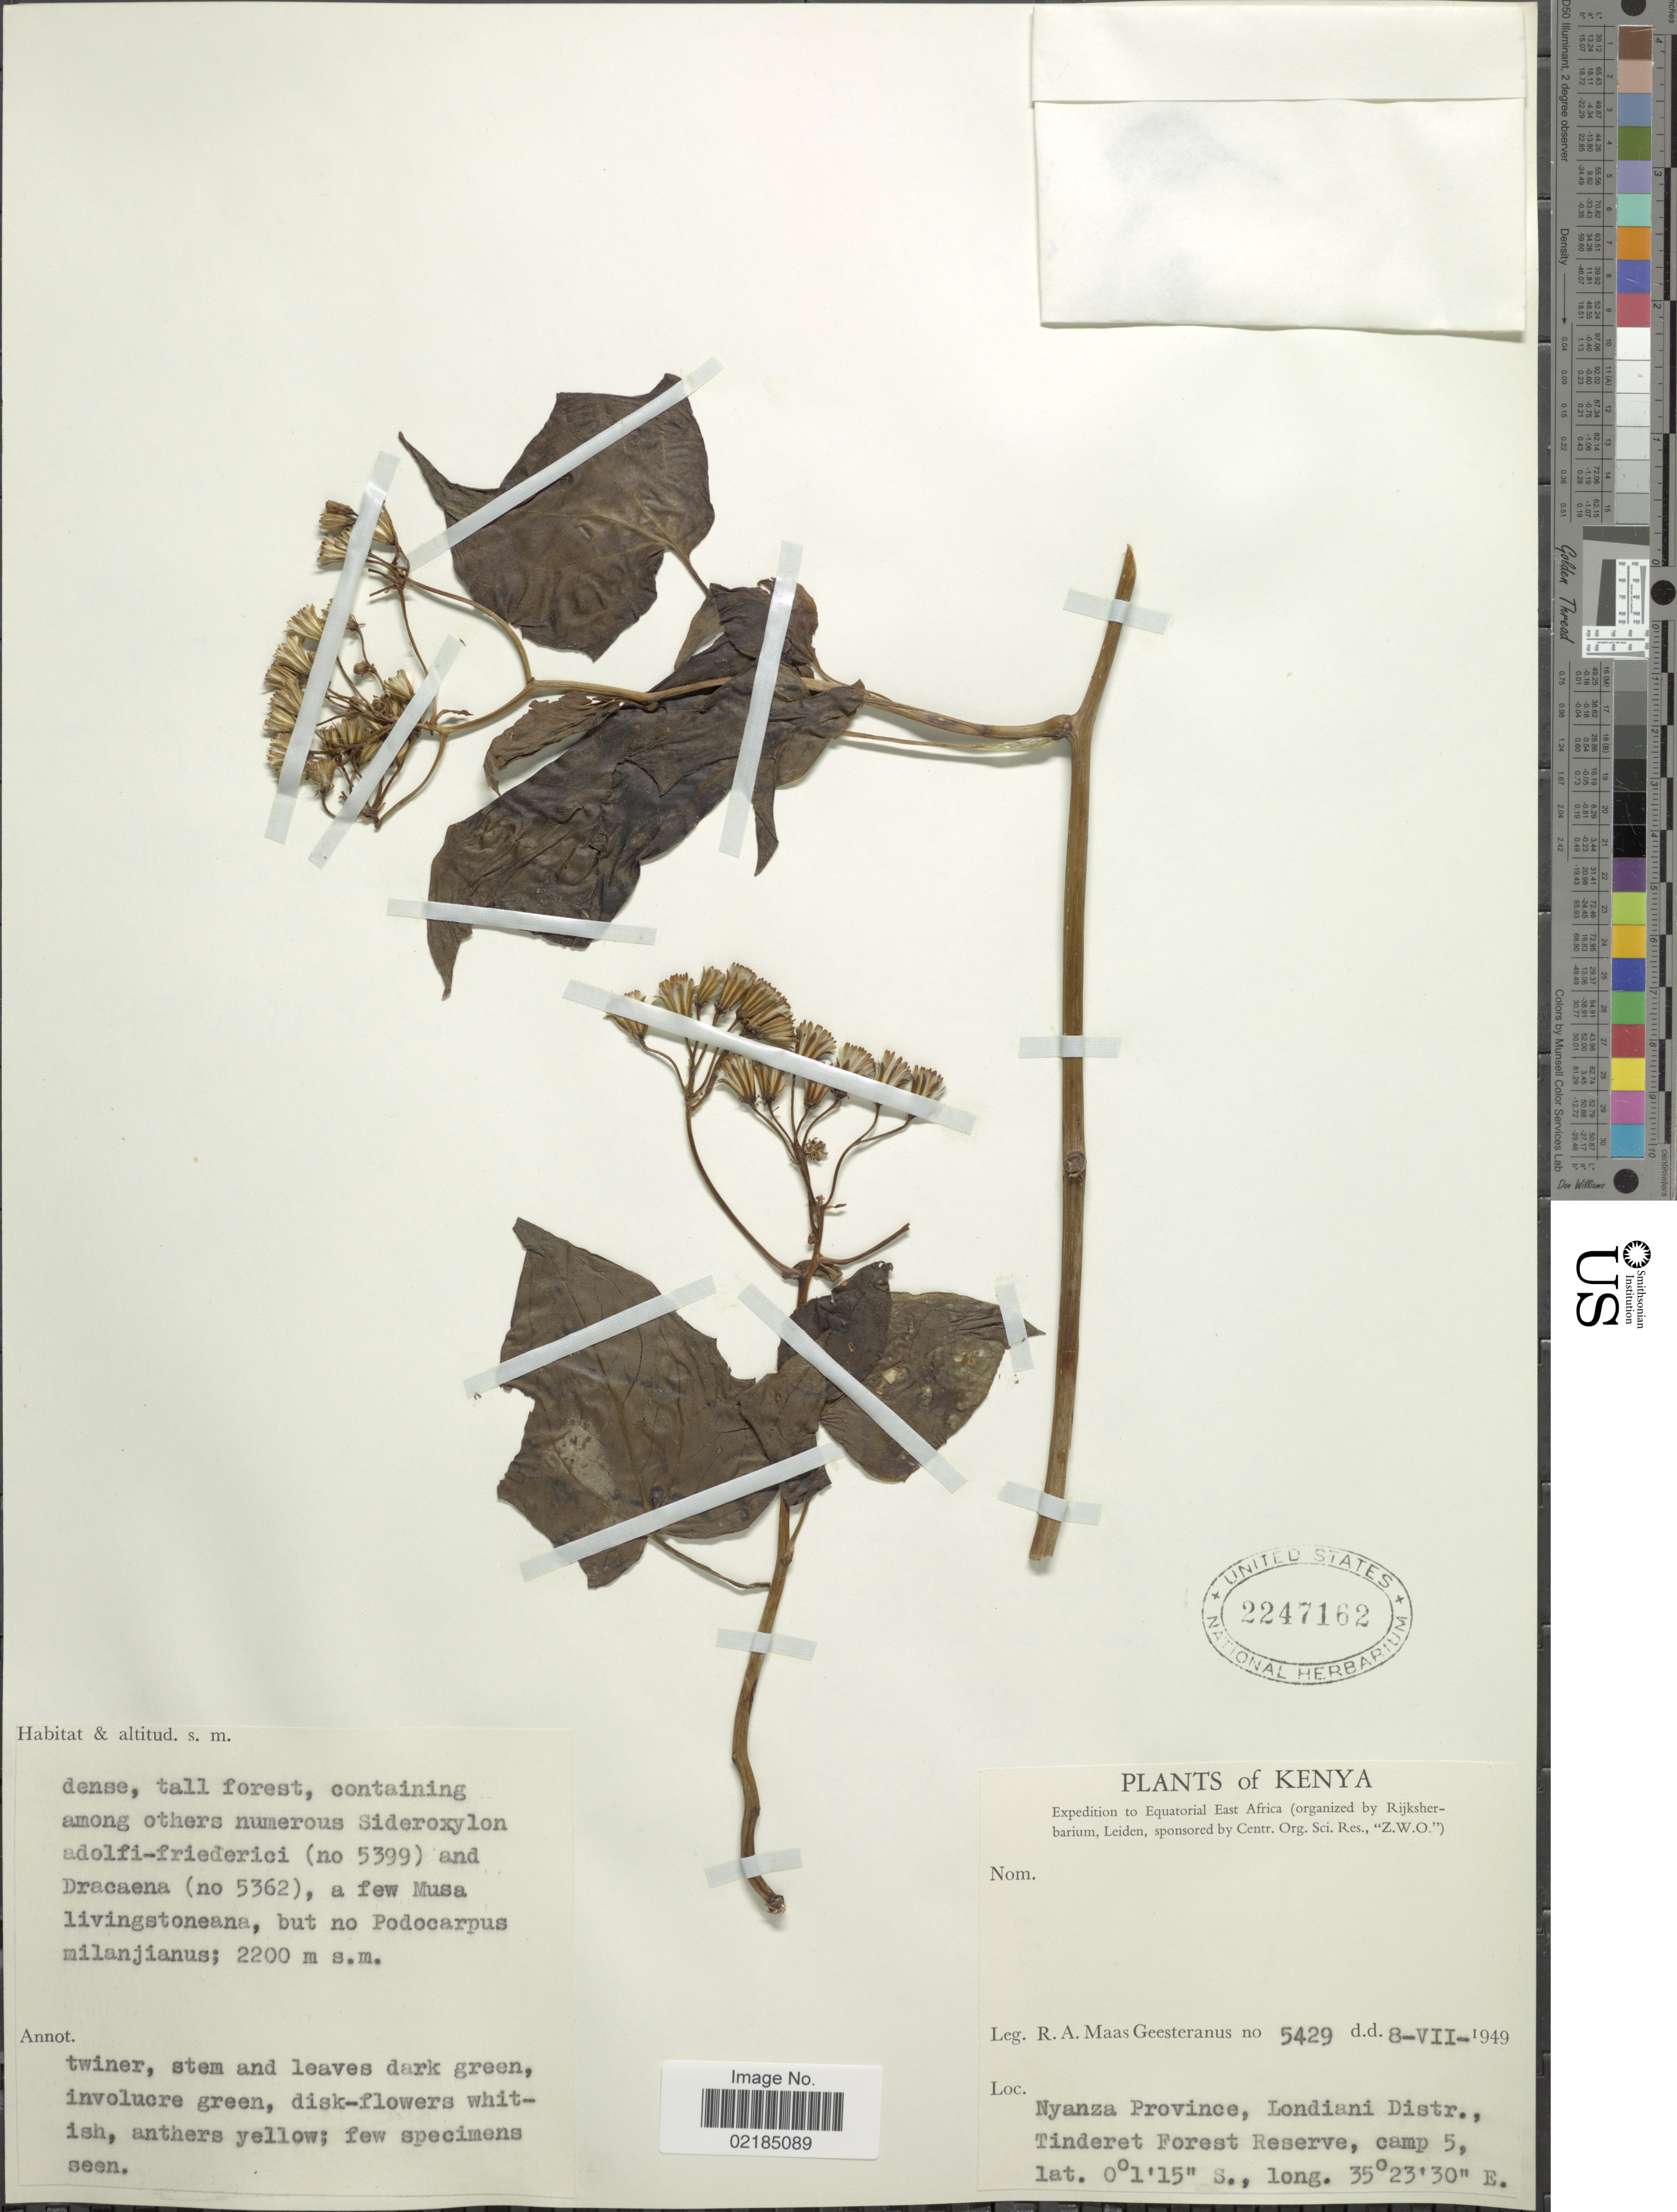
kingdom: Plantae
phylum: Tracheophyta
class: Magnoliopsida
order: Asterales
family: Asteraceae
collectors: R. A. Maas Geesteranus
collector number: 5429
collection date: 1949-07-08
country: Kenya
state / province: Kericho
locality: Nyanza Province, Londiani Distr., Tinderet Forest Reserve, camp 5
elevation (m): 2200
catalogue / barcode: US 2247162